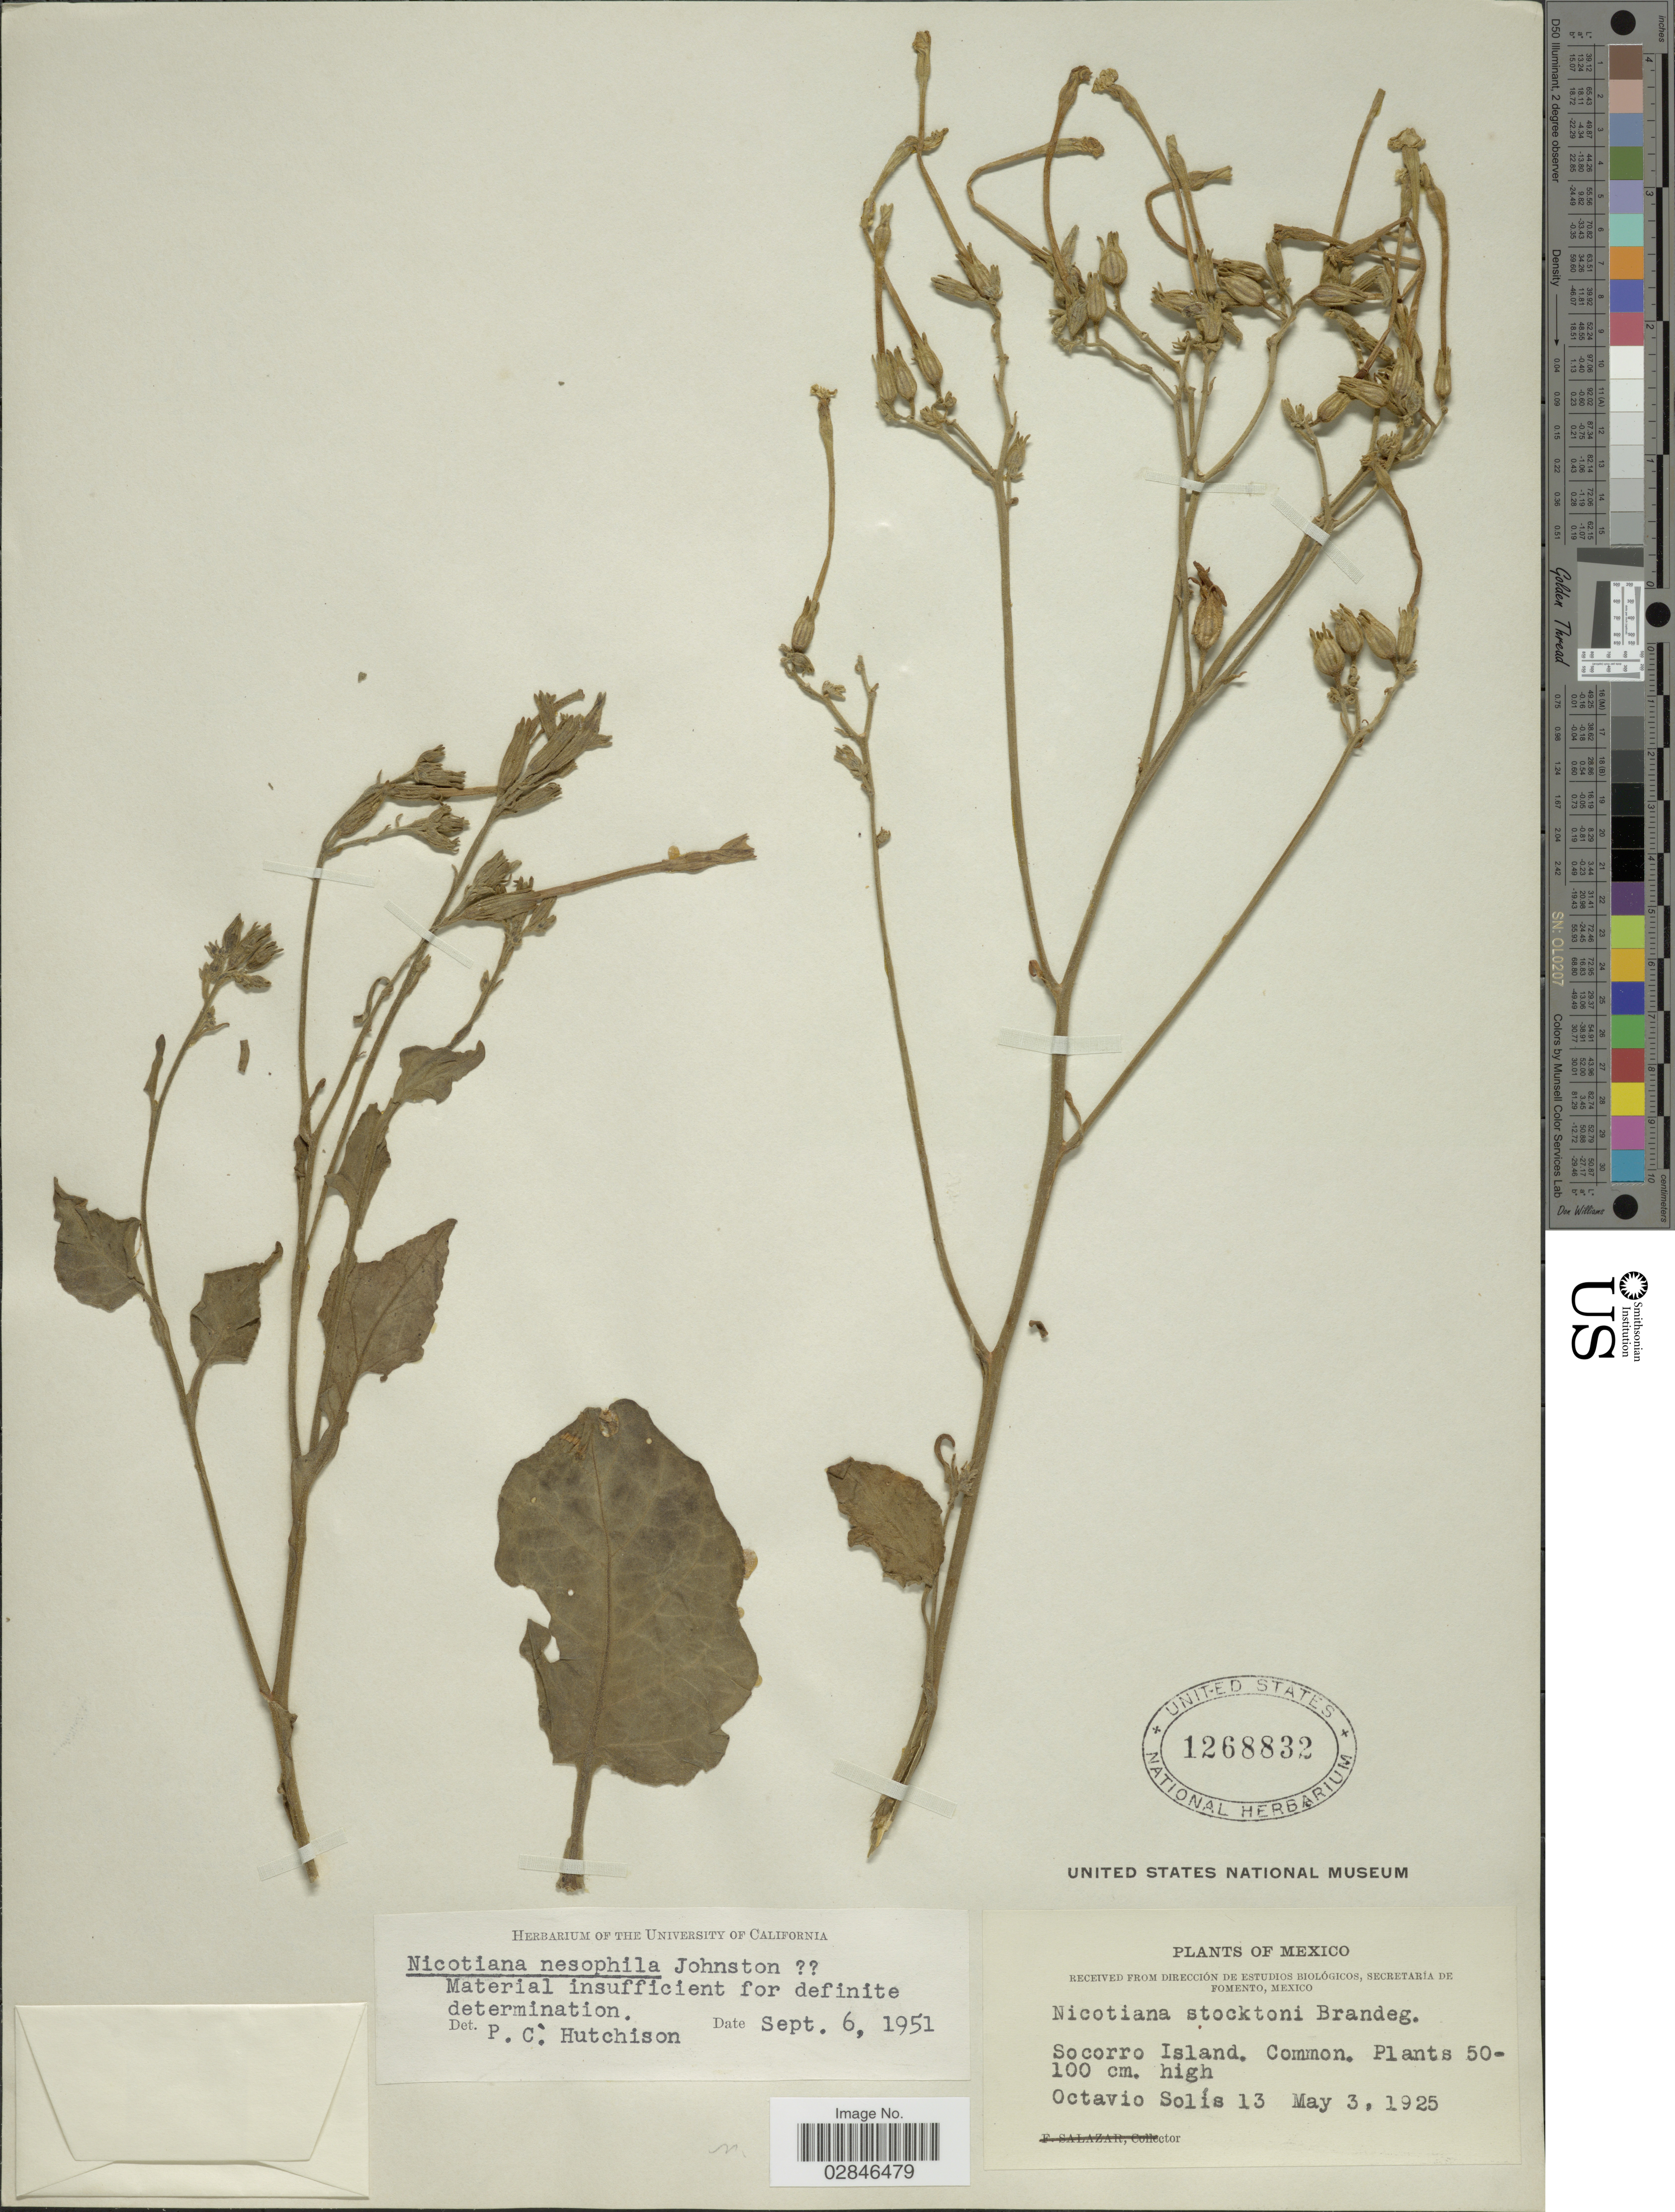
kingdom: Plantae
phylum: Tracheophyta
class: Magnoliopsida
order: Solanales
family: Solanaceae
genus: Nicotiana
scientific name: Nicotiana nesophila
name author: I.M. Johnst.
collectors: O. Solis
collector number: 13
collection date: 1925-05-03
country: Mexico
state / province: Colima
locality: Socorro Island.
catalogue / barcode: US 1268832